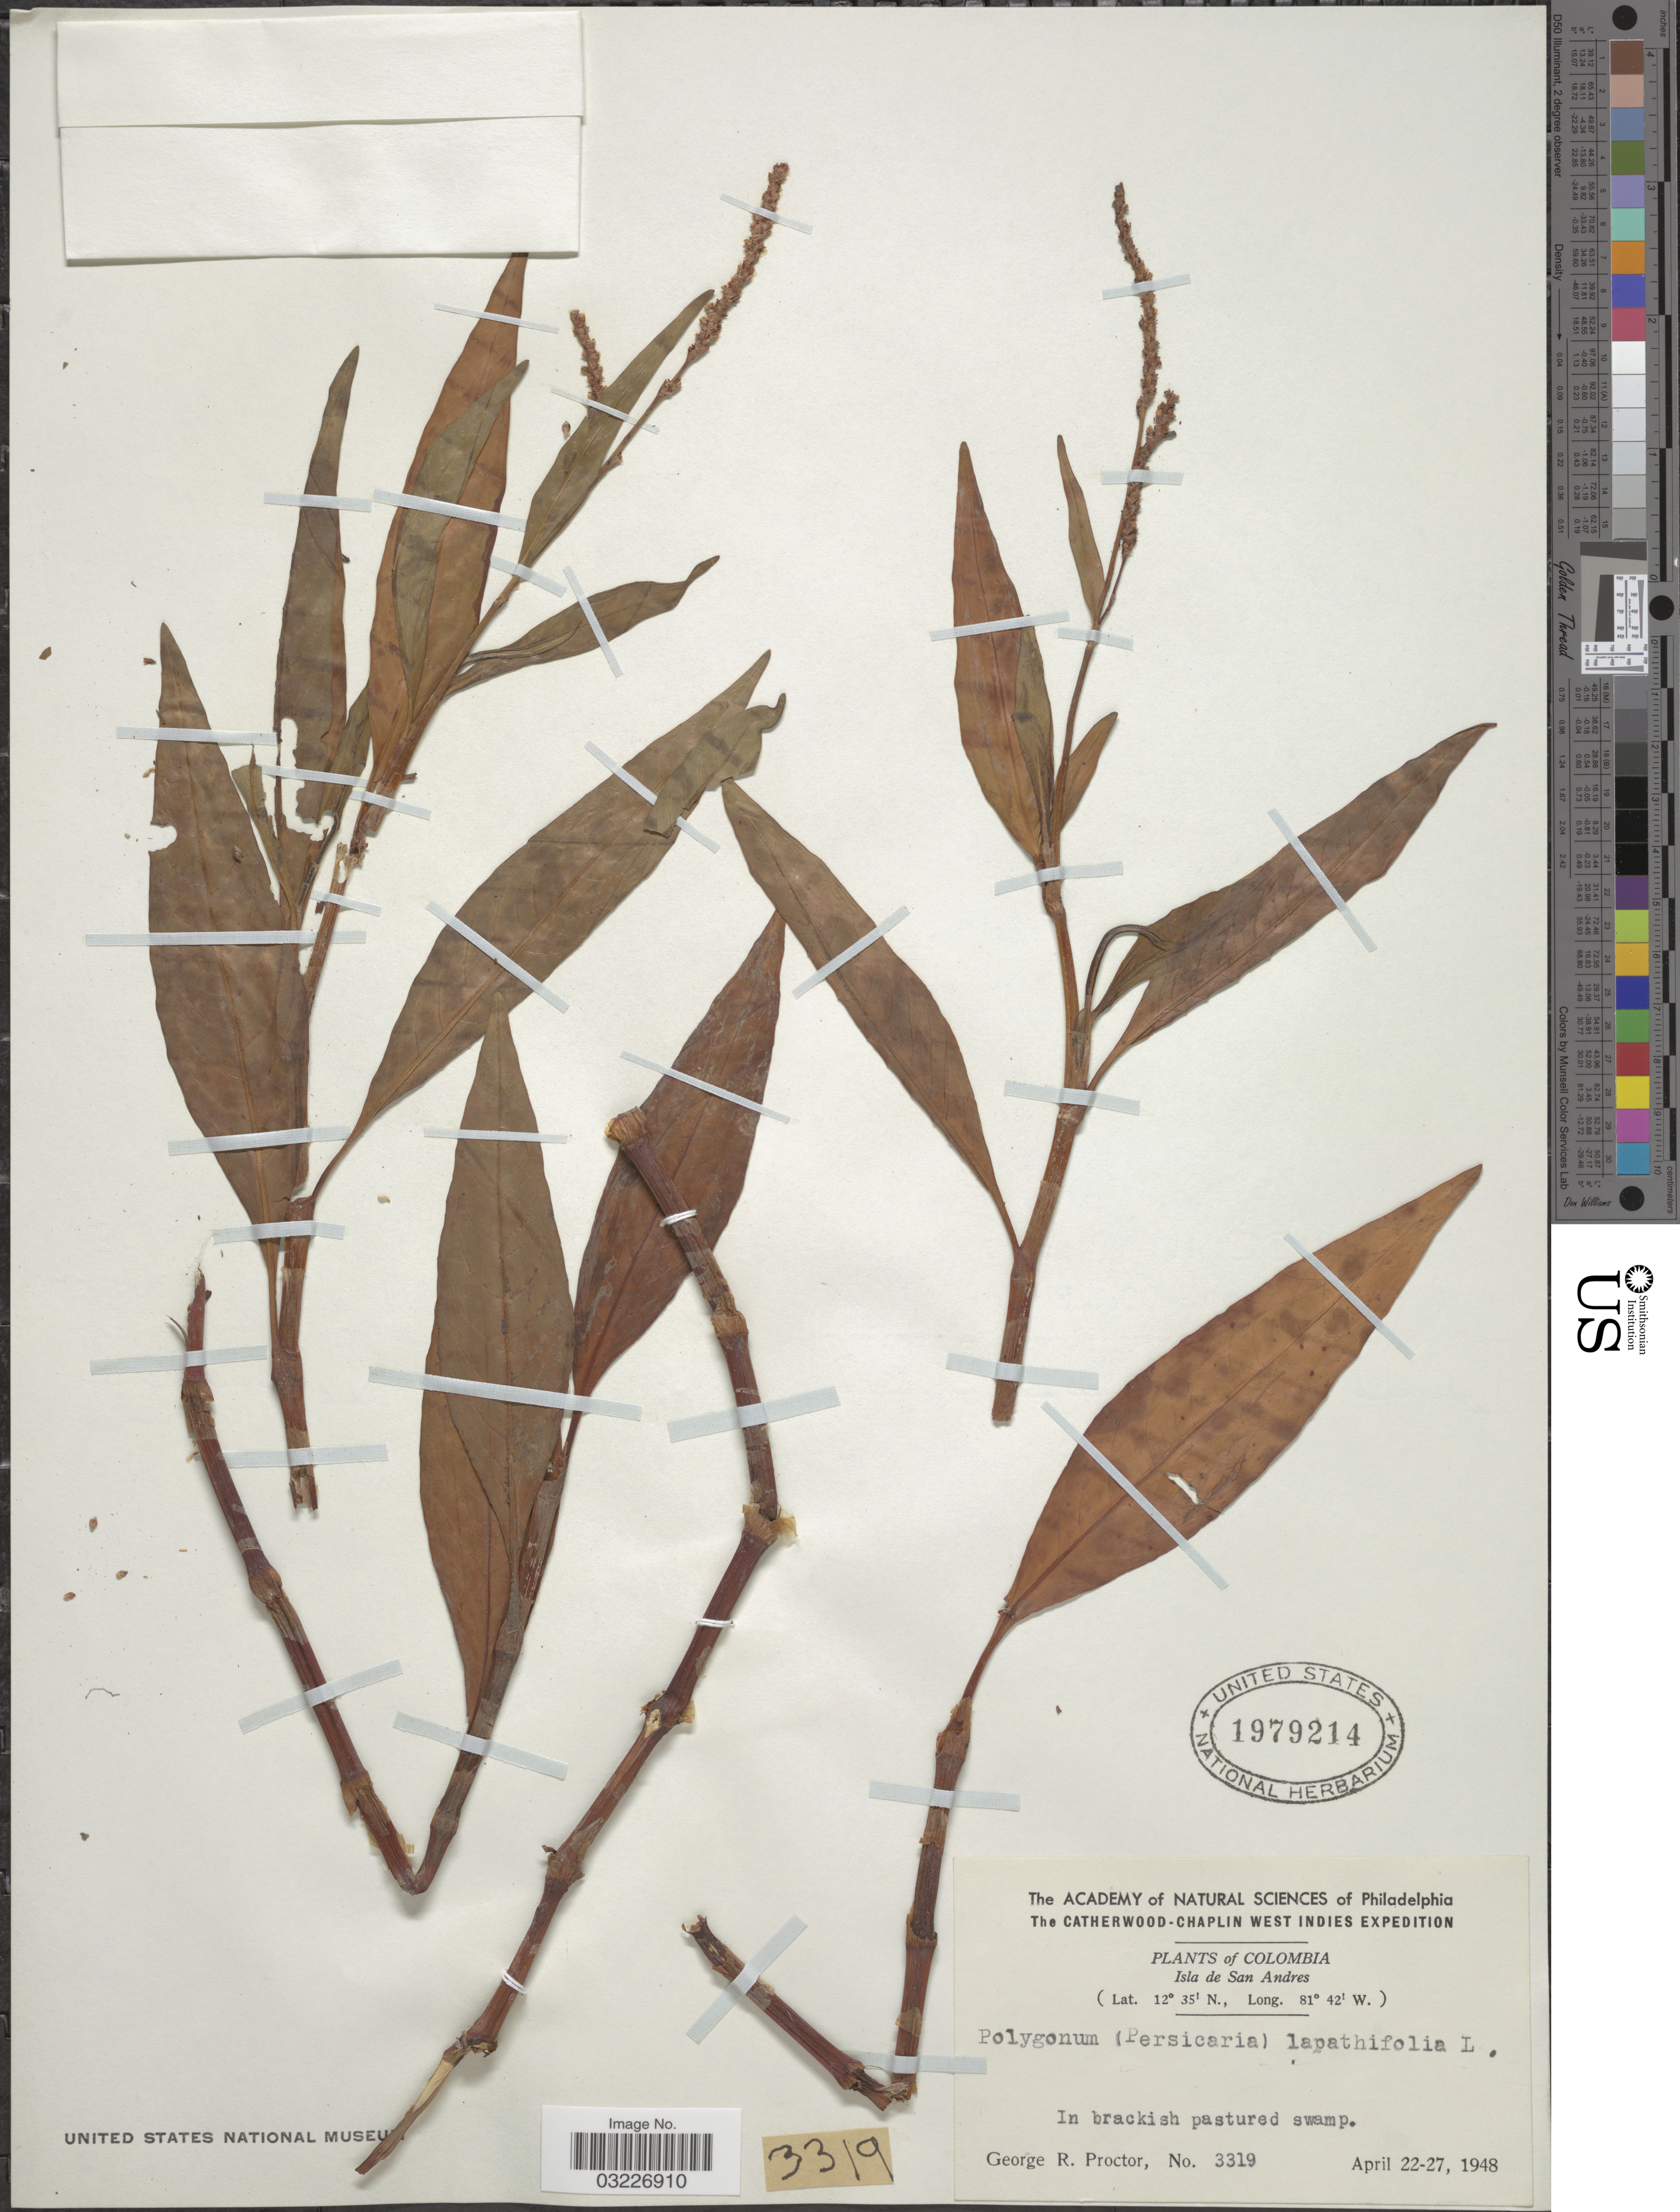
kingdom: Plantae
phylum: Tracheophyta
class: Magnoliopsida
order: Caryophyllales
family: Polygonaceae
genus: Polygonum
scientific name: Polygonum lapathifolium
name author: L.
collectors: G. R. Proctor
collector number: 3319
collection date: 1948-04-22/1948-04-27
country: Colombia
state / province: San Andres y Providencia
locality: West Indies, Isla de San Andres.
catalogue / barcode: US 1979214